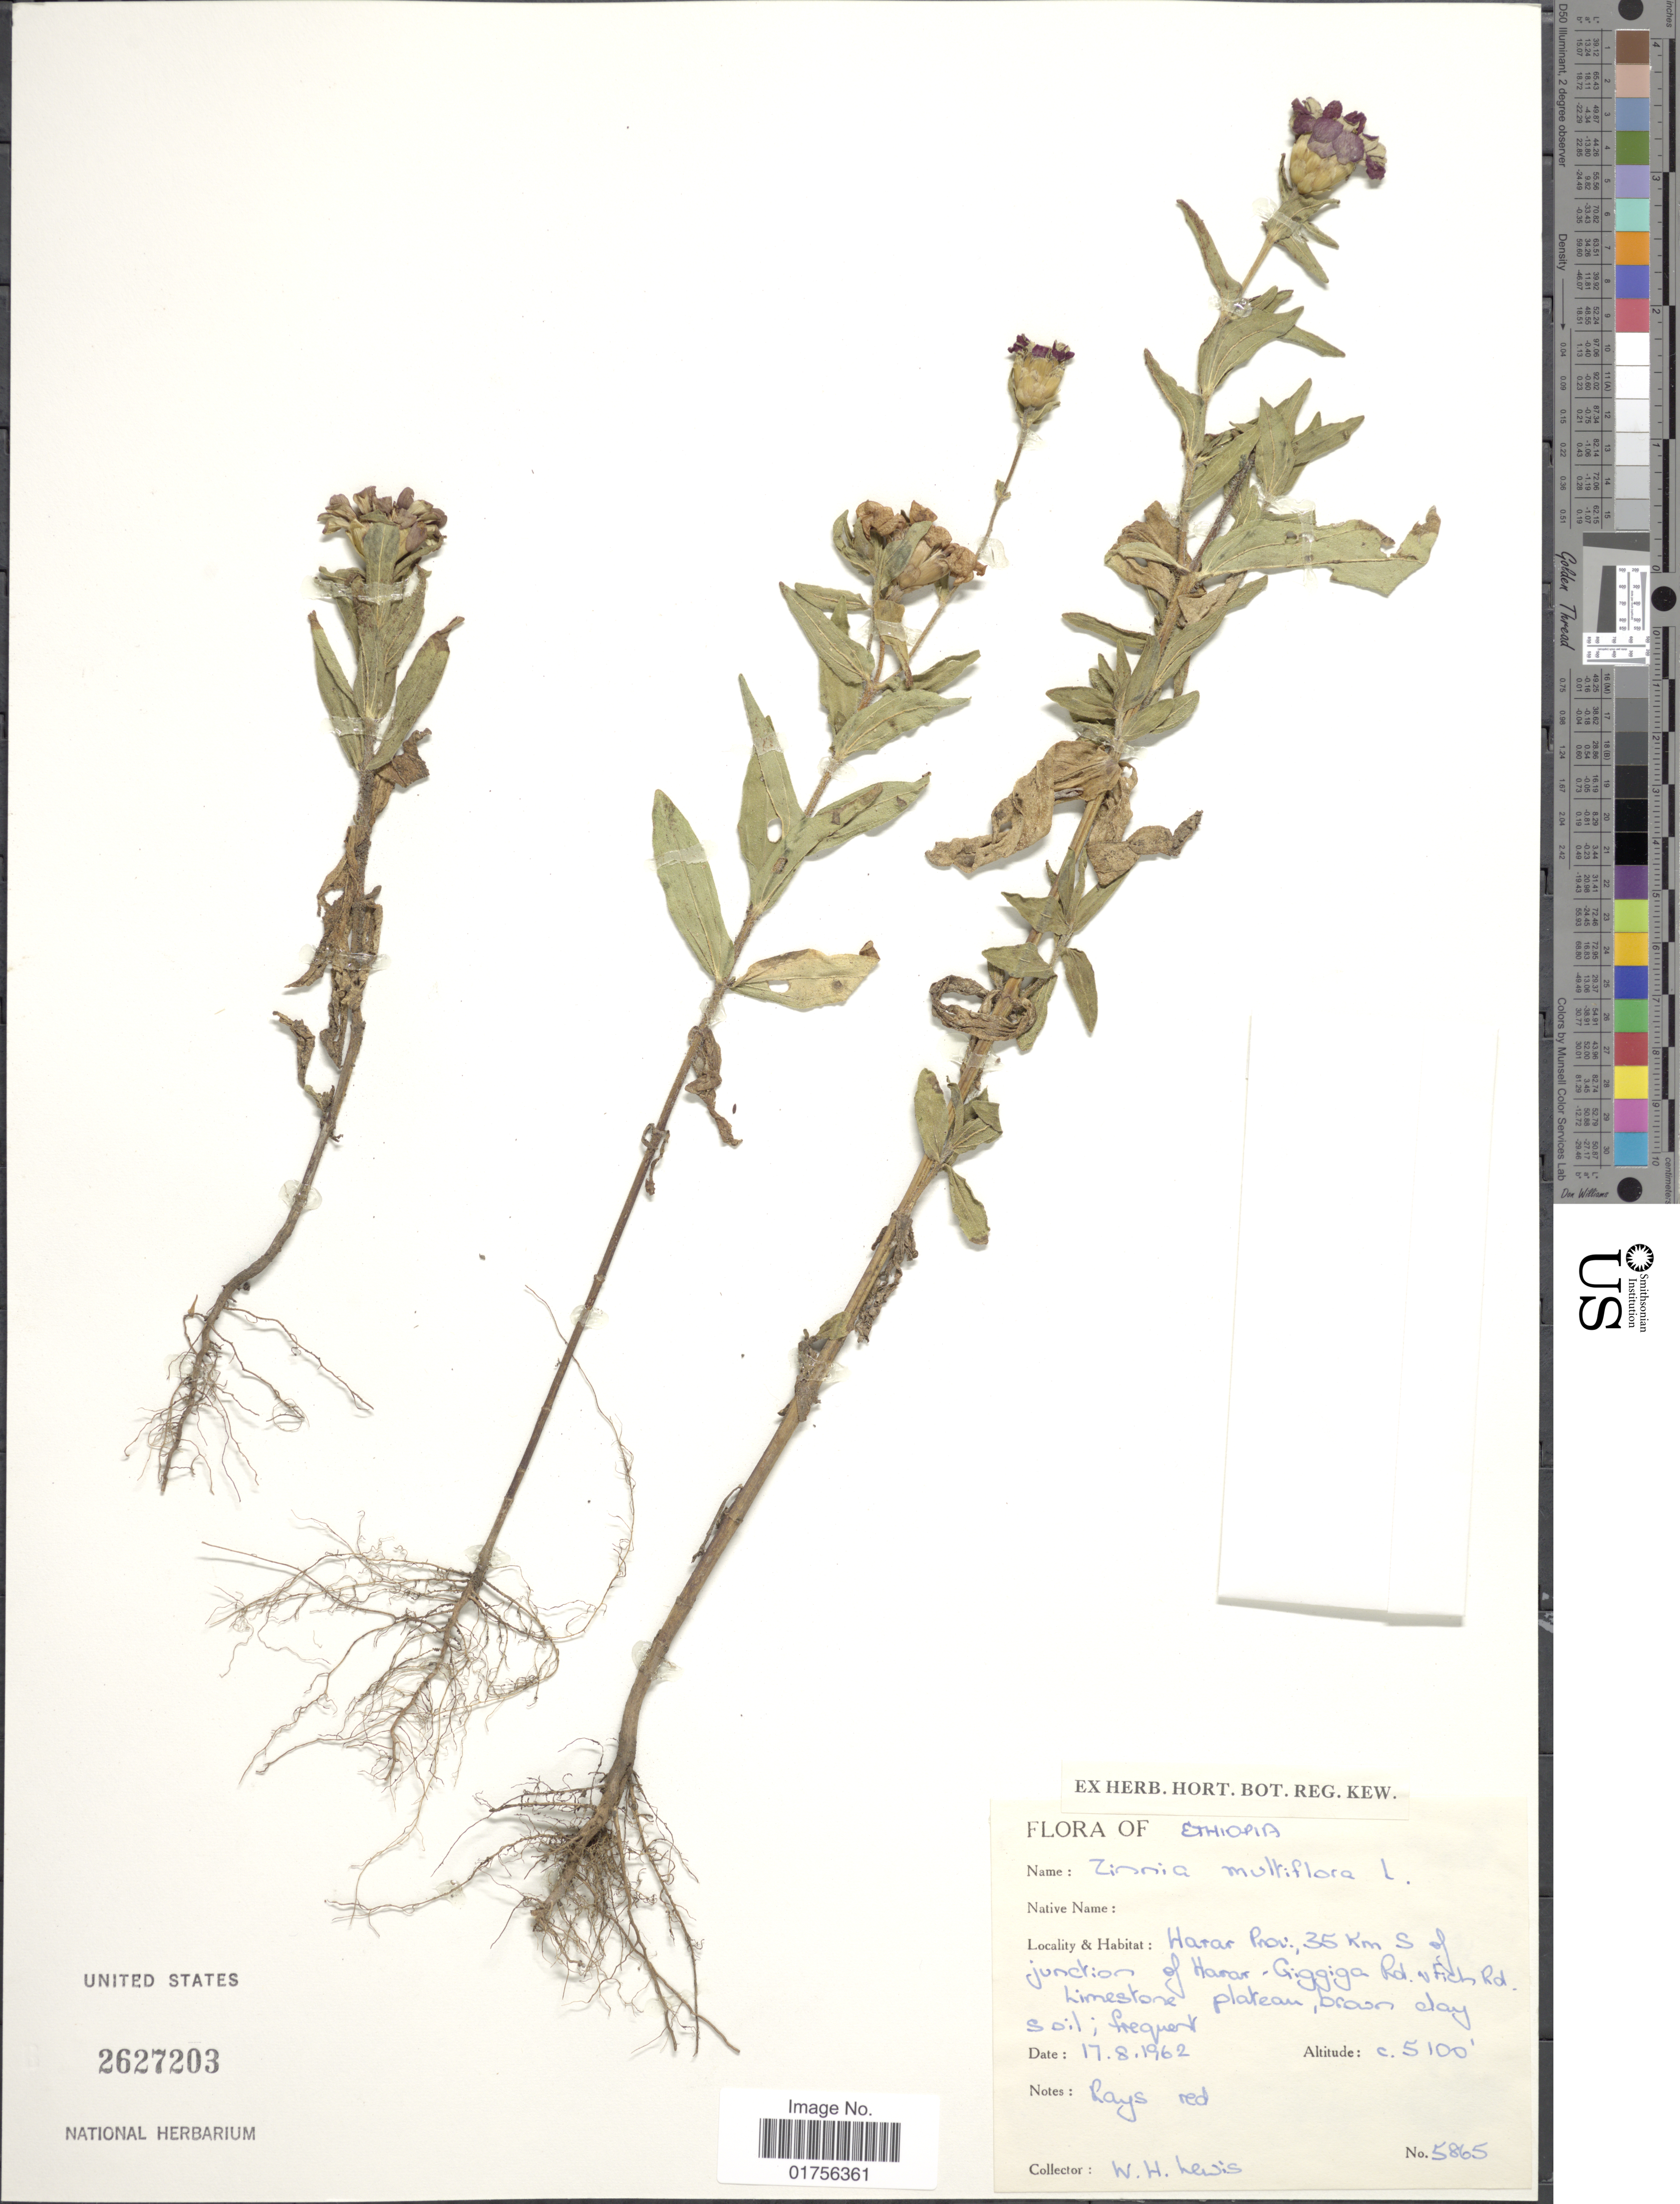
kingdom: Plantae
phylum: Tracheophyta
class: Magnoliopsida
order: Asterales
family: Asteraceae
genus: Zinnia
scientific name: Zinnia multiflora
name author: L.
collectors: W. H. Lewis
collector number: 5865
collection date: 1962-08-17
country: Ethiopia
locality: Harar Prov., 35 km S of junction of Harar, Giggiga Rd. v Fich Rd. Limestone plateau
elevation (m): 1554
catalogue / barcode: US 2627203